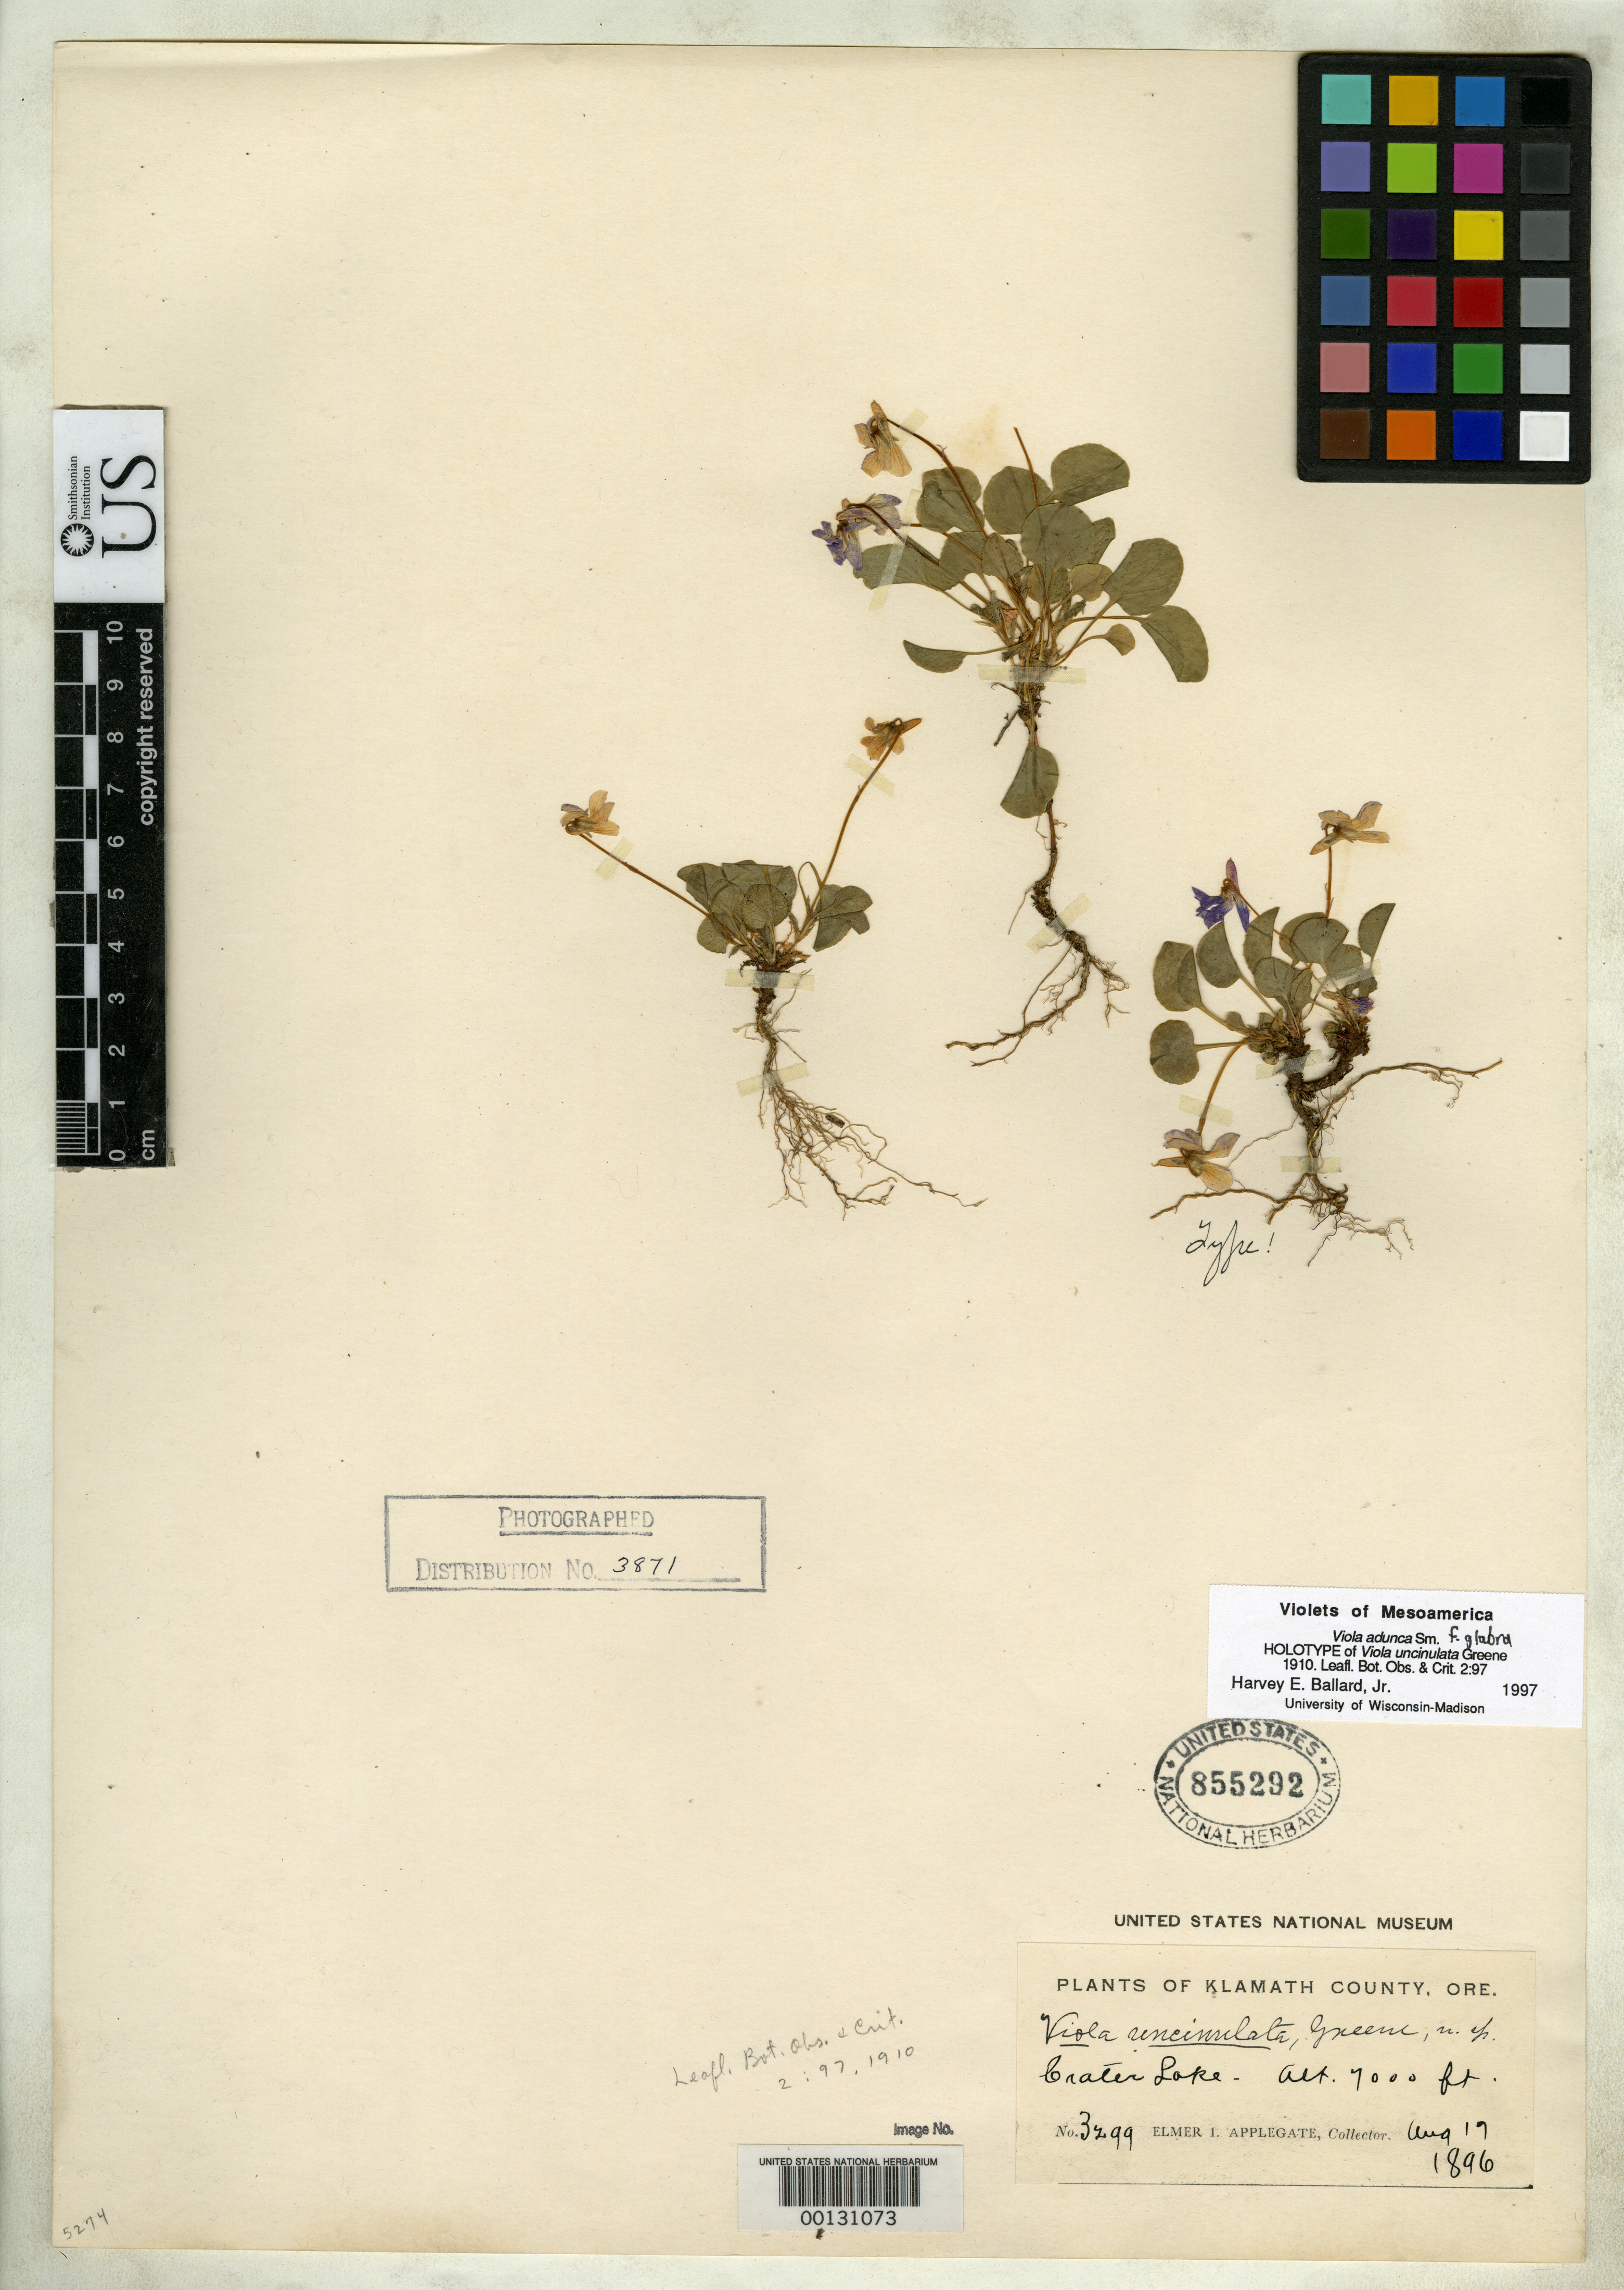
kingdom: Plantae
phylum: Tracheophyta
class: Magnoliopsida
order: Malpighiales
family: Violaceae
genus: Viola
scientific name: Viola uncinulata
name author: Greene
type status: Holotype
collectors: E. I. Applegate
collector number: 3299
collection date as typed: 17 Aug 1896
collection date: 1896-08-17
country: United States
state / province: Oregon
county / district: Klamath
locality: Near Crater Lake.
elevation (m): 2134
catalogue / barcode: US 855292